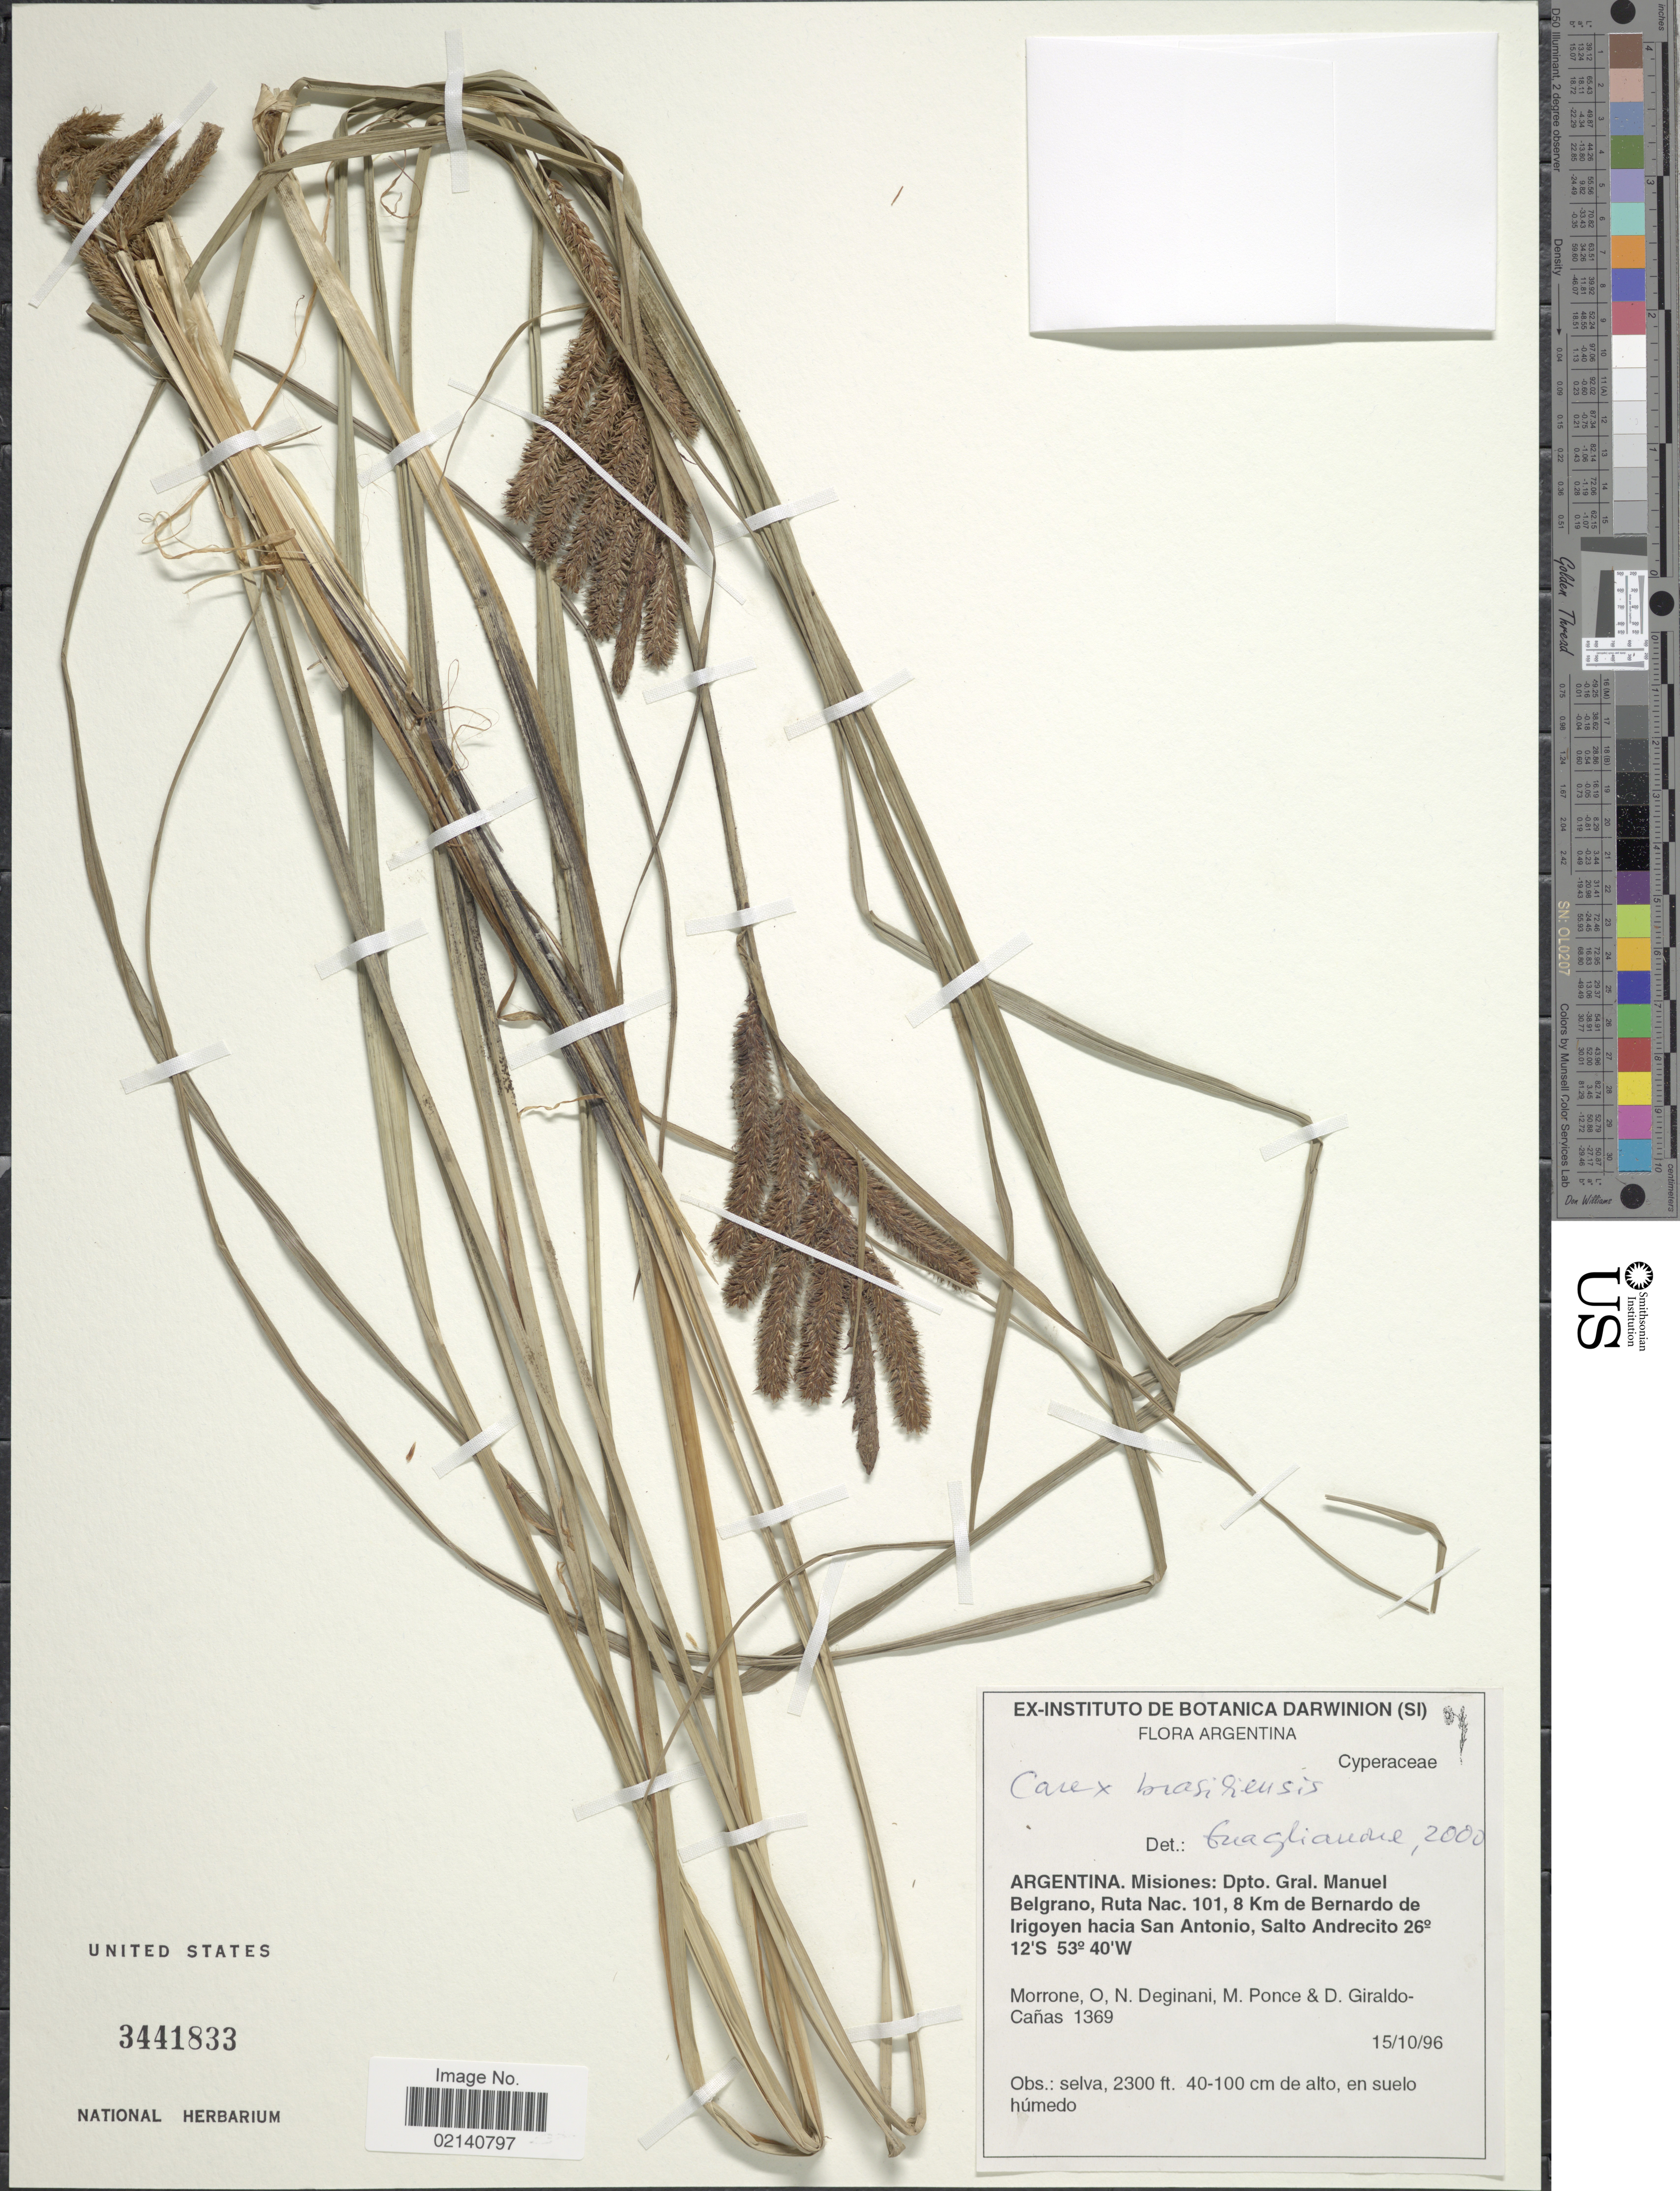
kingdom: Plantae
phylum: Tracheophyta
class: Liliopsida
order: Poales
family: Cyperaceae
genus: Carex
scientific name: Carex brasiliensis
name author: A. St.-Hil.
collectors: O. N. Morrone, N. Deginani, M. Ponce & D. Giraldo-Cañas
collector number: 1369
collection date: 1996-10-15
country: Argentina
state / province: Misiones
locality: Dpto. Gral. Manuel Belgrano, Ruta Nac. 101, 8 km de Bernardo de Irogoyen hacia San Antonio, Salto Andrecito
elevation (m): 701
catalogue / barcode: US 3441833